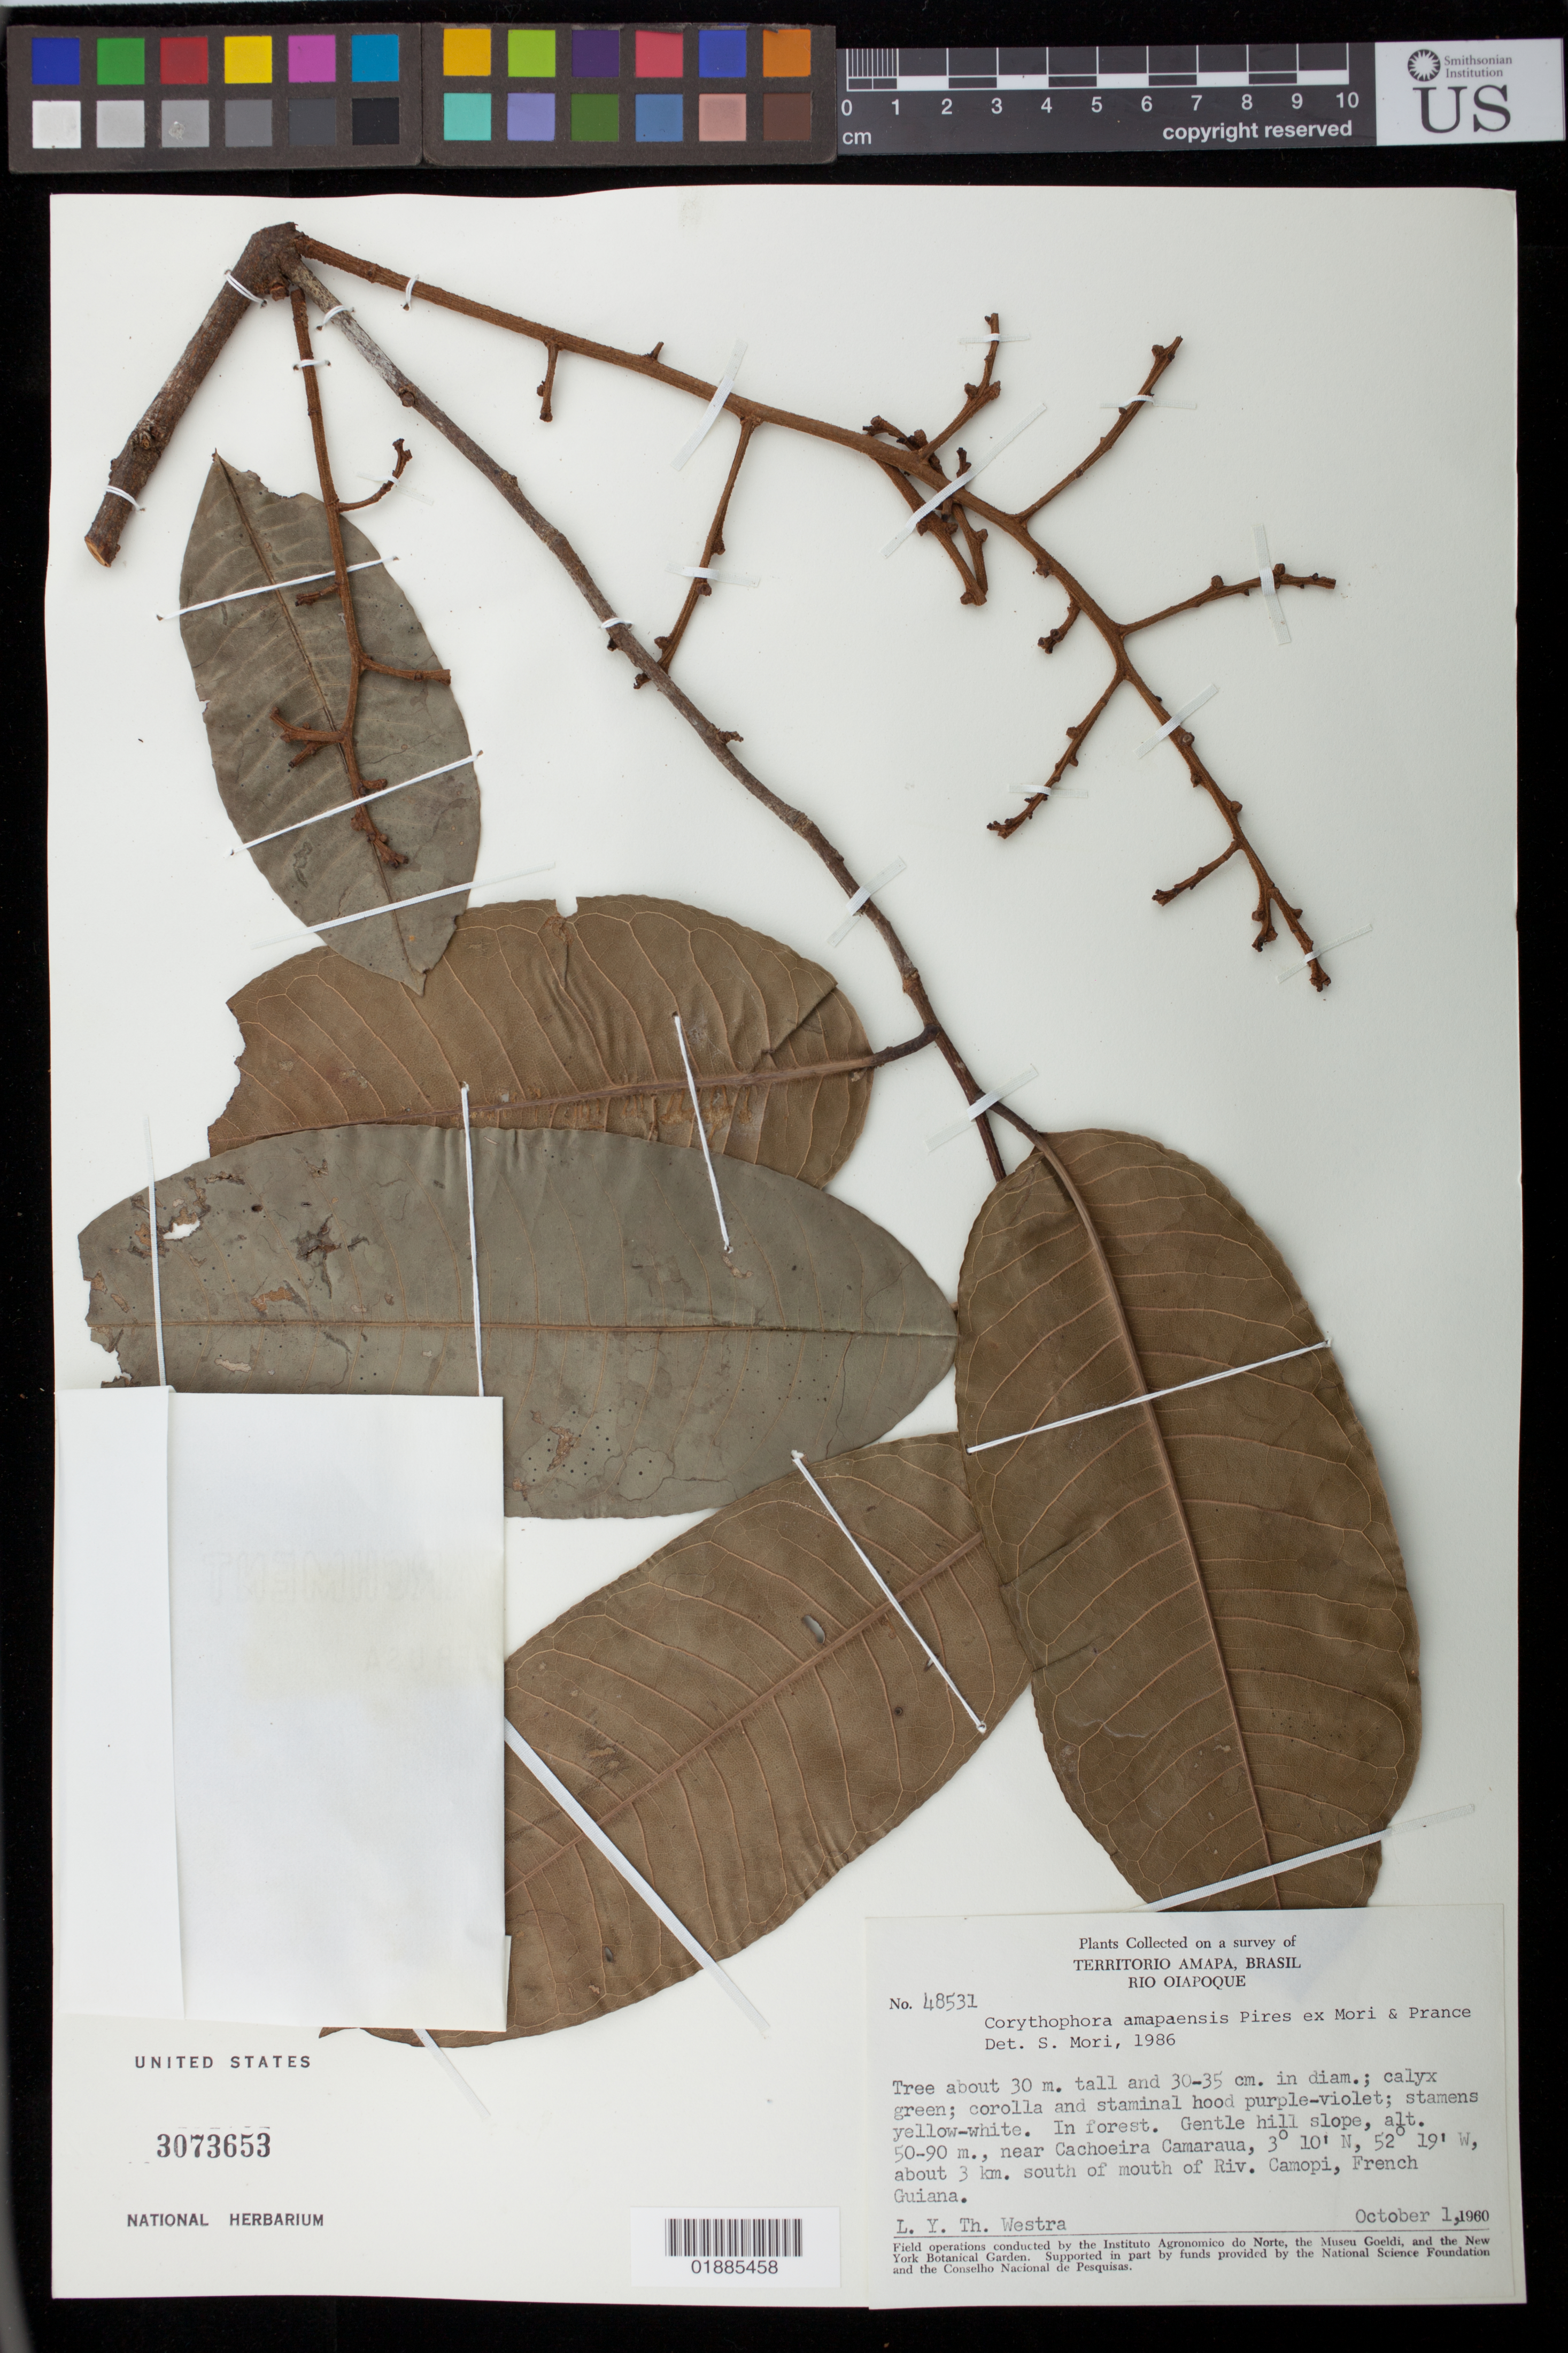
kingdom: Plantae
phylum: Tracheophyta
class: Magnoliopsida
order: Ericales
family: Lecythidaceae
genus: Corythophora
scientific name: Corythophora amapaensis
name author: Pires ex S.A. Mori & Prance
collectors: L. Y. T. Westra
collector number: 48531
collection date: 1960-10-01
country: French Guiana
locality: Near Cachoeira Camaraua. About 3 km South of mouth of Riv. Camopi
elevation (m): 50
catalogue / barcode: US 3073653